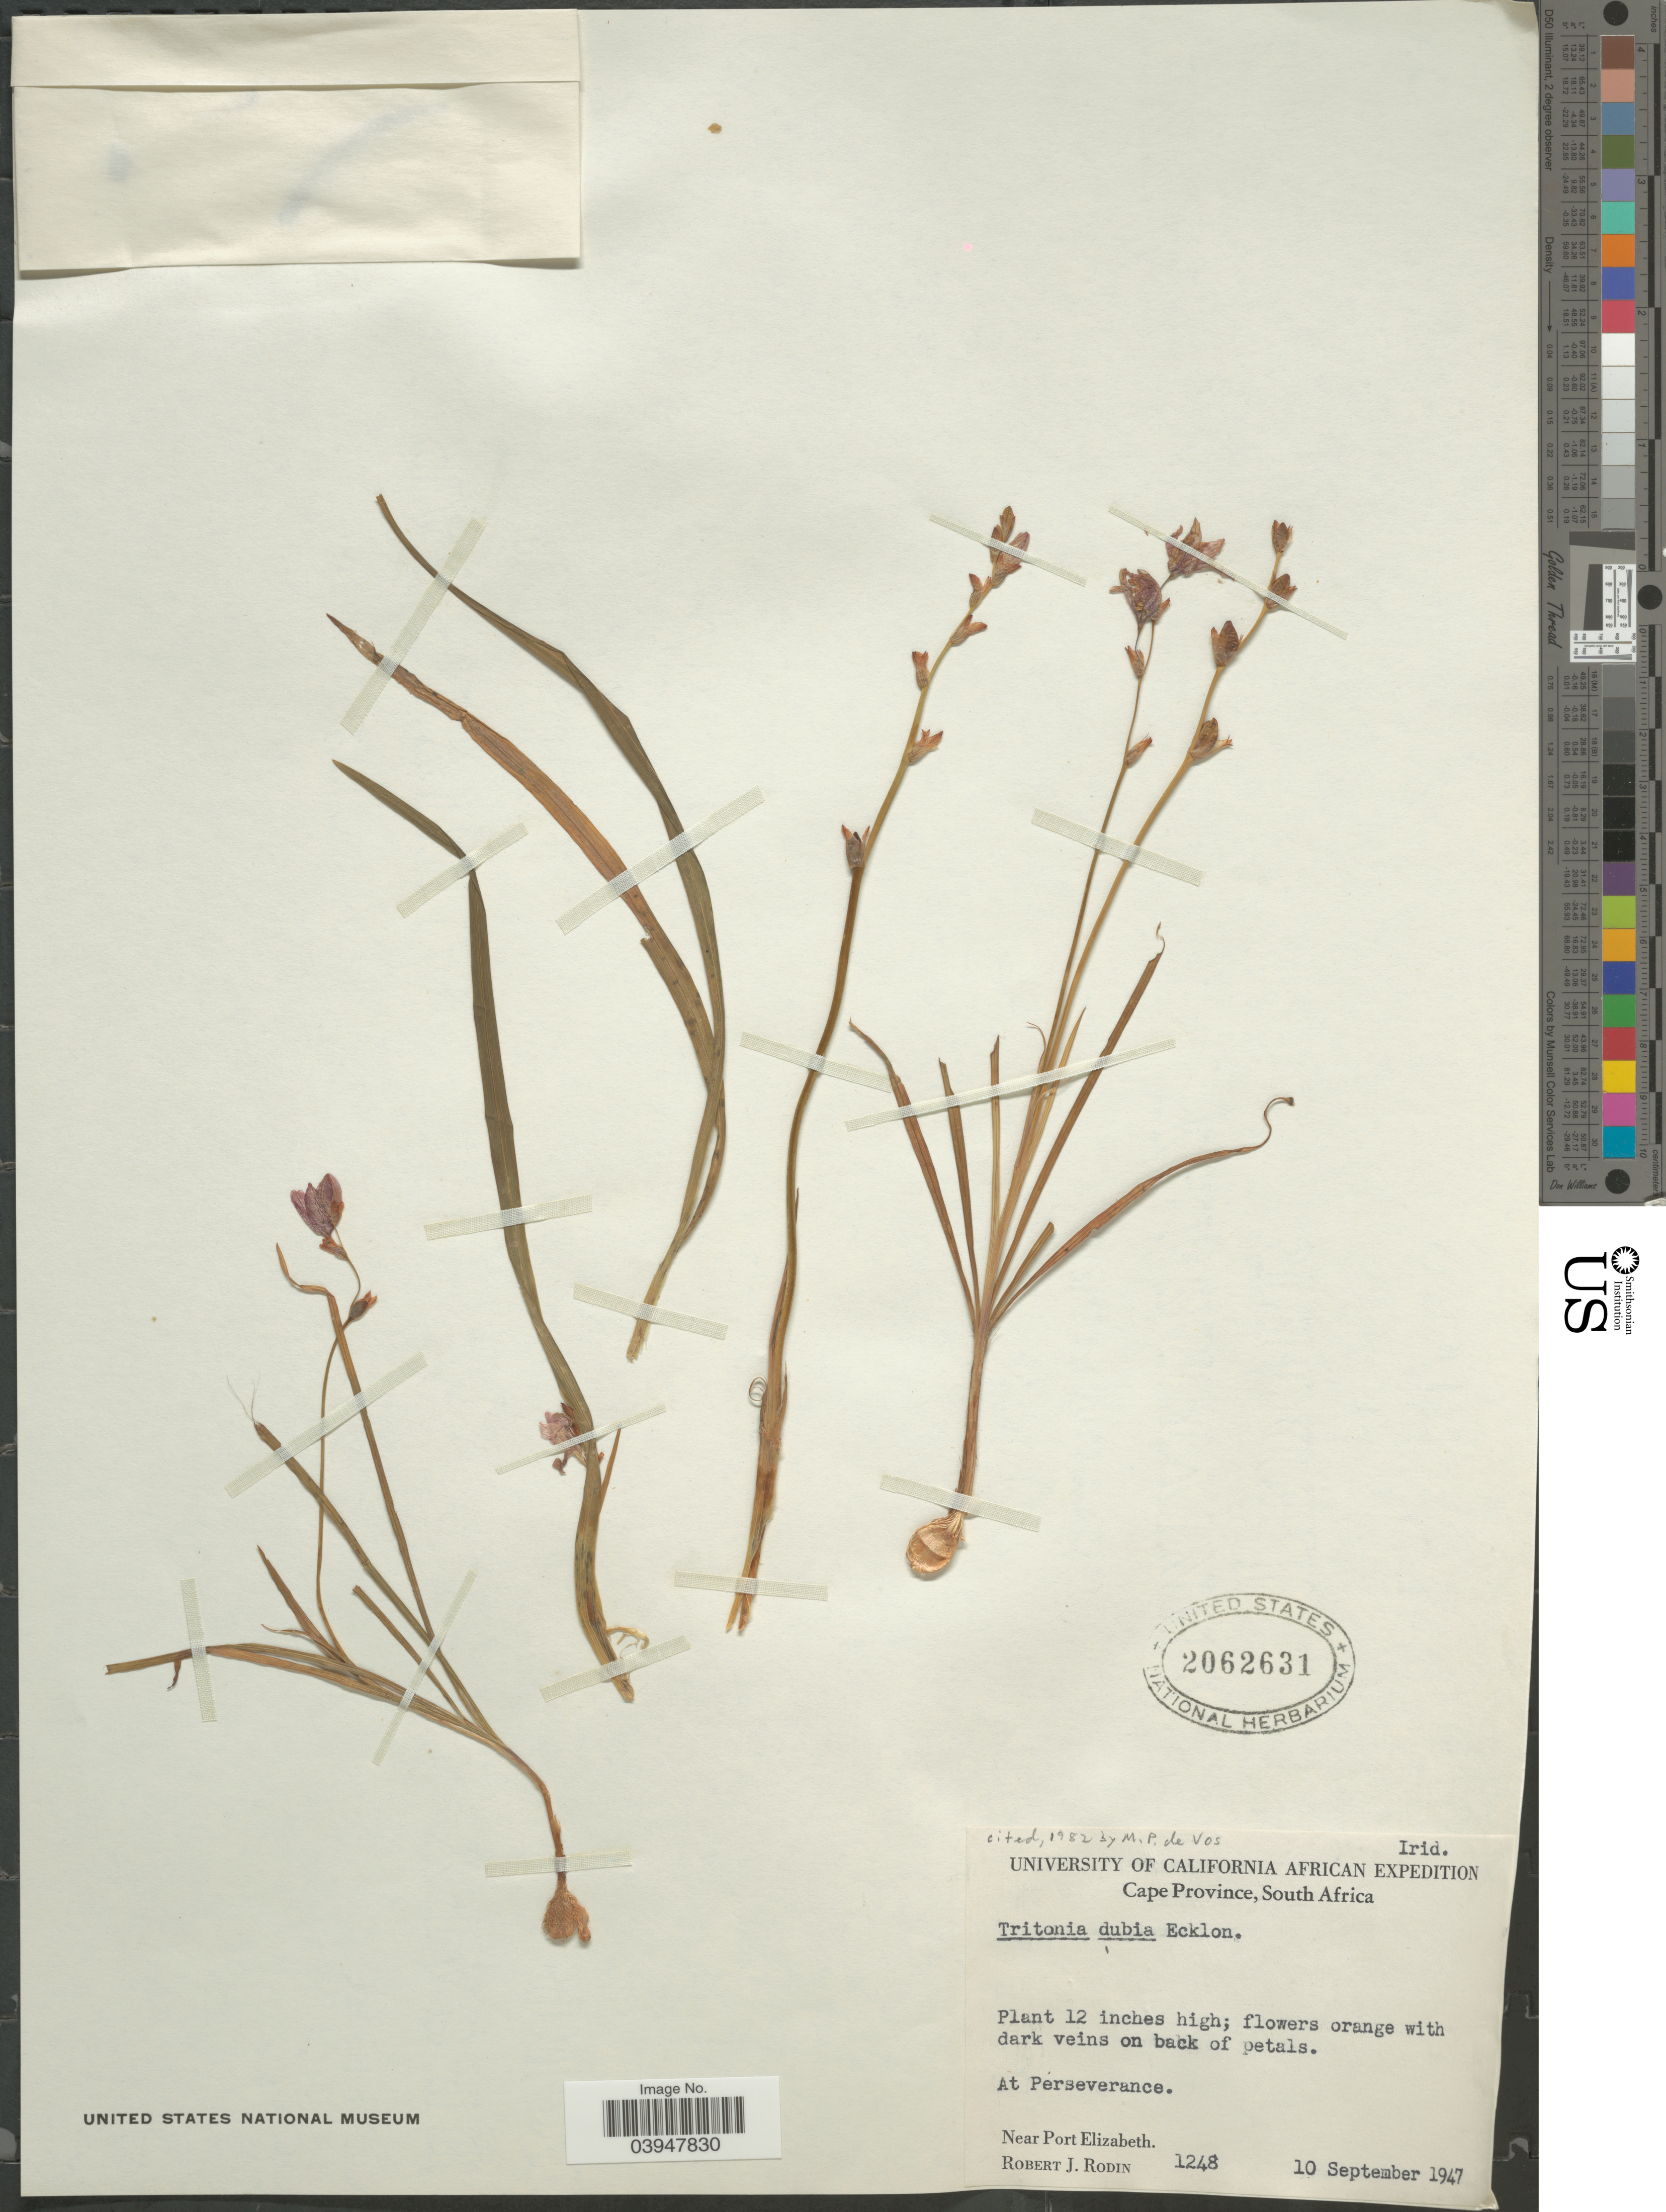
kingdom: Plantae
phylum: Tracheophyta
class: Liliopsida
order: Asparagales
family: Iridaceae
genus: Tritonia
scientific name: Tritonia dubia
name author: Eckl. ex Klatt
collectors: R. J. Rodin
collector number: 1248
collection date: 1947-09-10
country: South Africa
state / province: Eastern Cape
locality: At Perseverance. Near Port Elizabeth.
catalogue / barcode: US 2062631